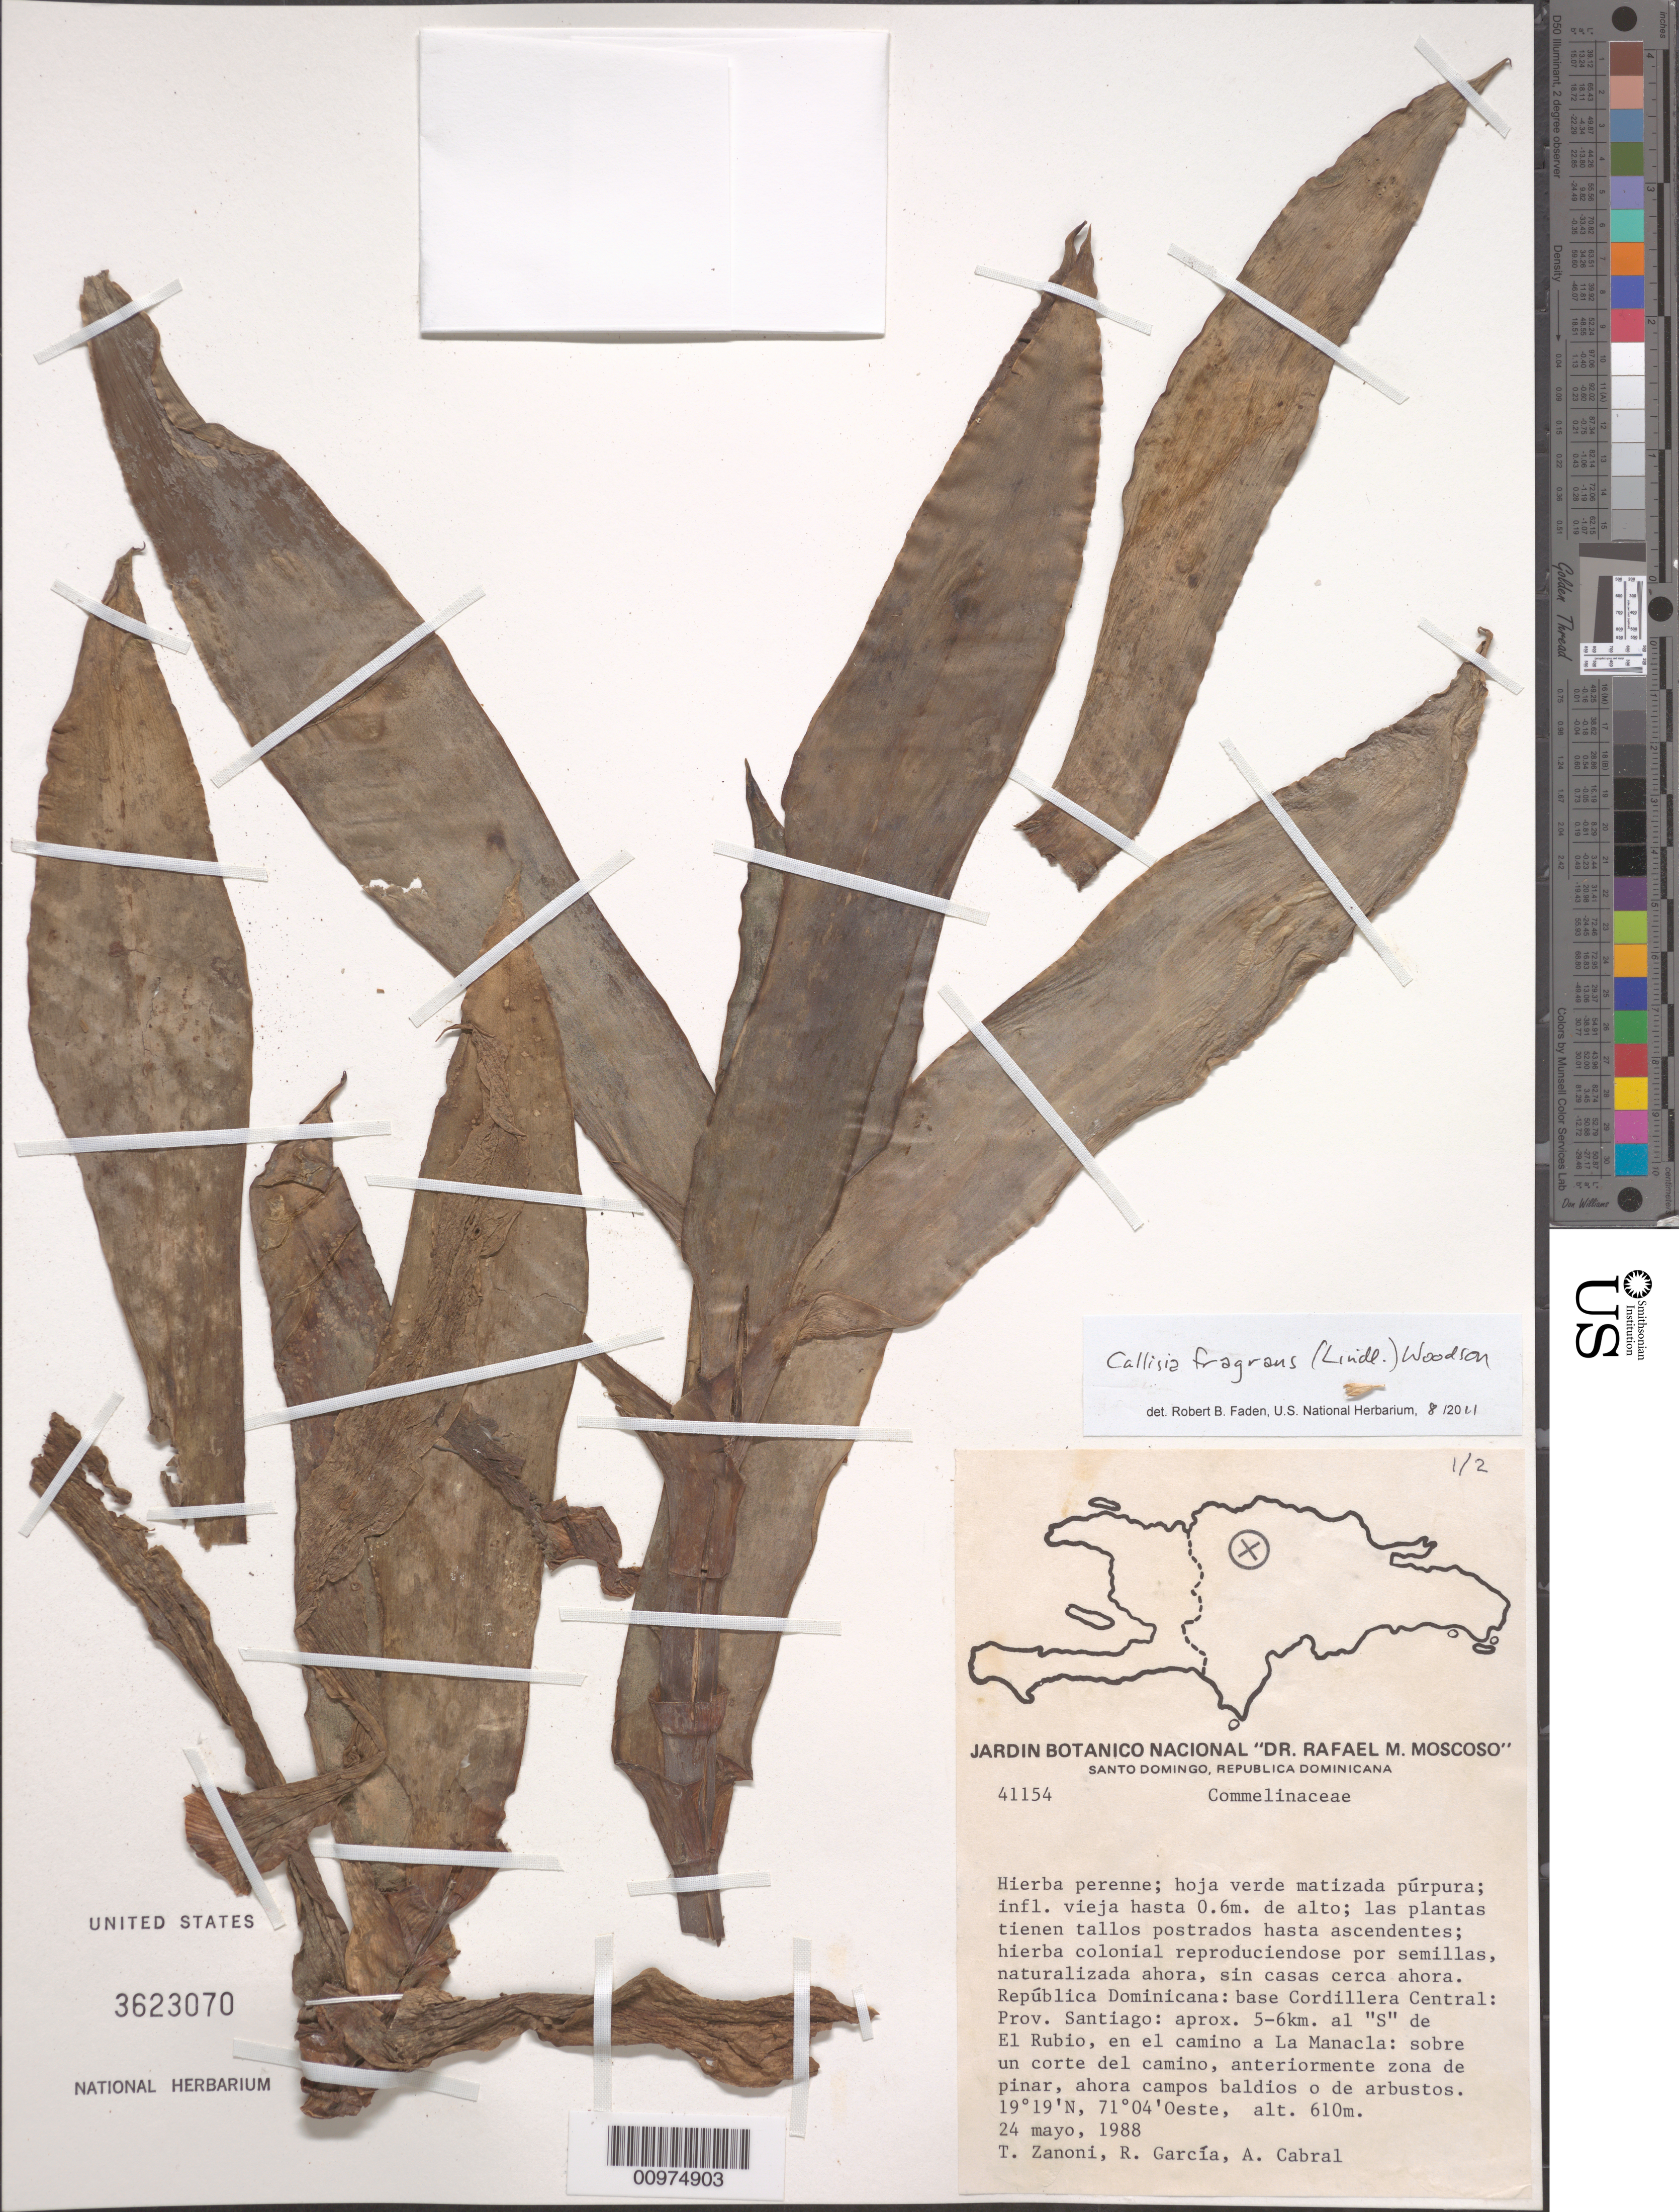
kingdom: Plantae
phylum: Tracheophyta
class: Liliopsida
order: Commelinales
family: Commelinaceae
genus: Callisia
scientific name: Callisia fragrans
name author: (Lindl.) Woodson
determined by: Faden, Robert B., (US), Smithsonian Institution - National Museum of Natural History (UNITED STATES)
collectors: T. A. Zanoni et al.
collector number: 41154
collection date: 1988-05-24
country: Dominican Republic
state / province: Santiago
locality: base Cordillera Central: Prov. Santiago: aprox. 5-6km. al "S" de El Rubio, en el camino a La Manacla: sobre un corte del camino, anteriormente zona de pinar, ahora compos baldios o de arbustos.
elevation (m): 610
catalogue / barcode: US 3623070